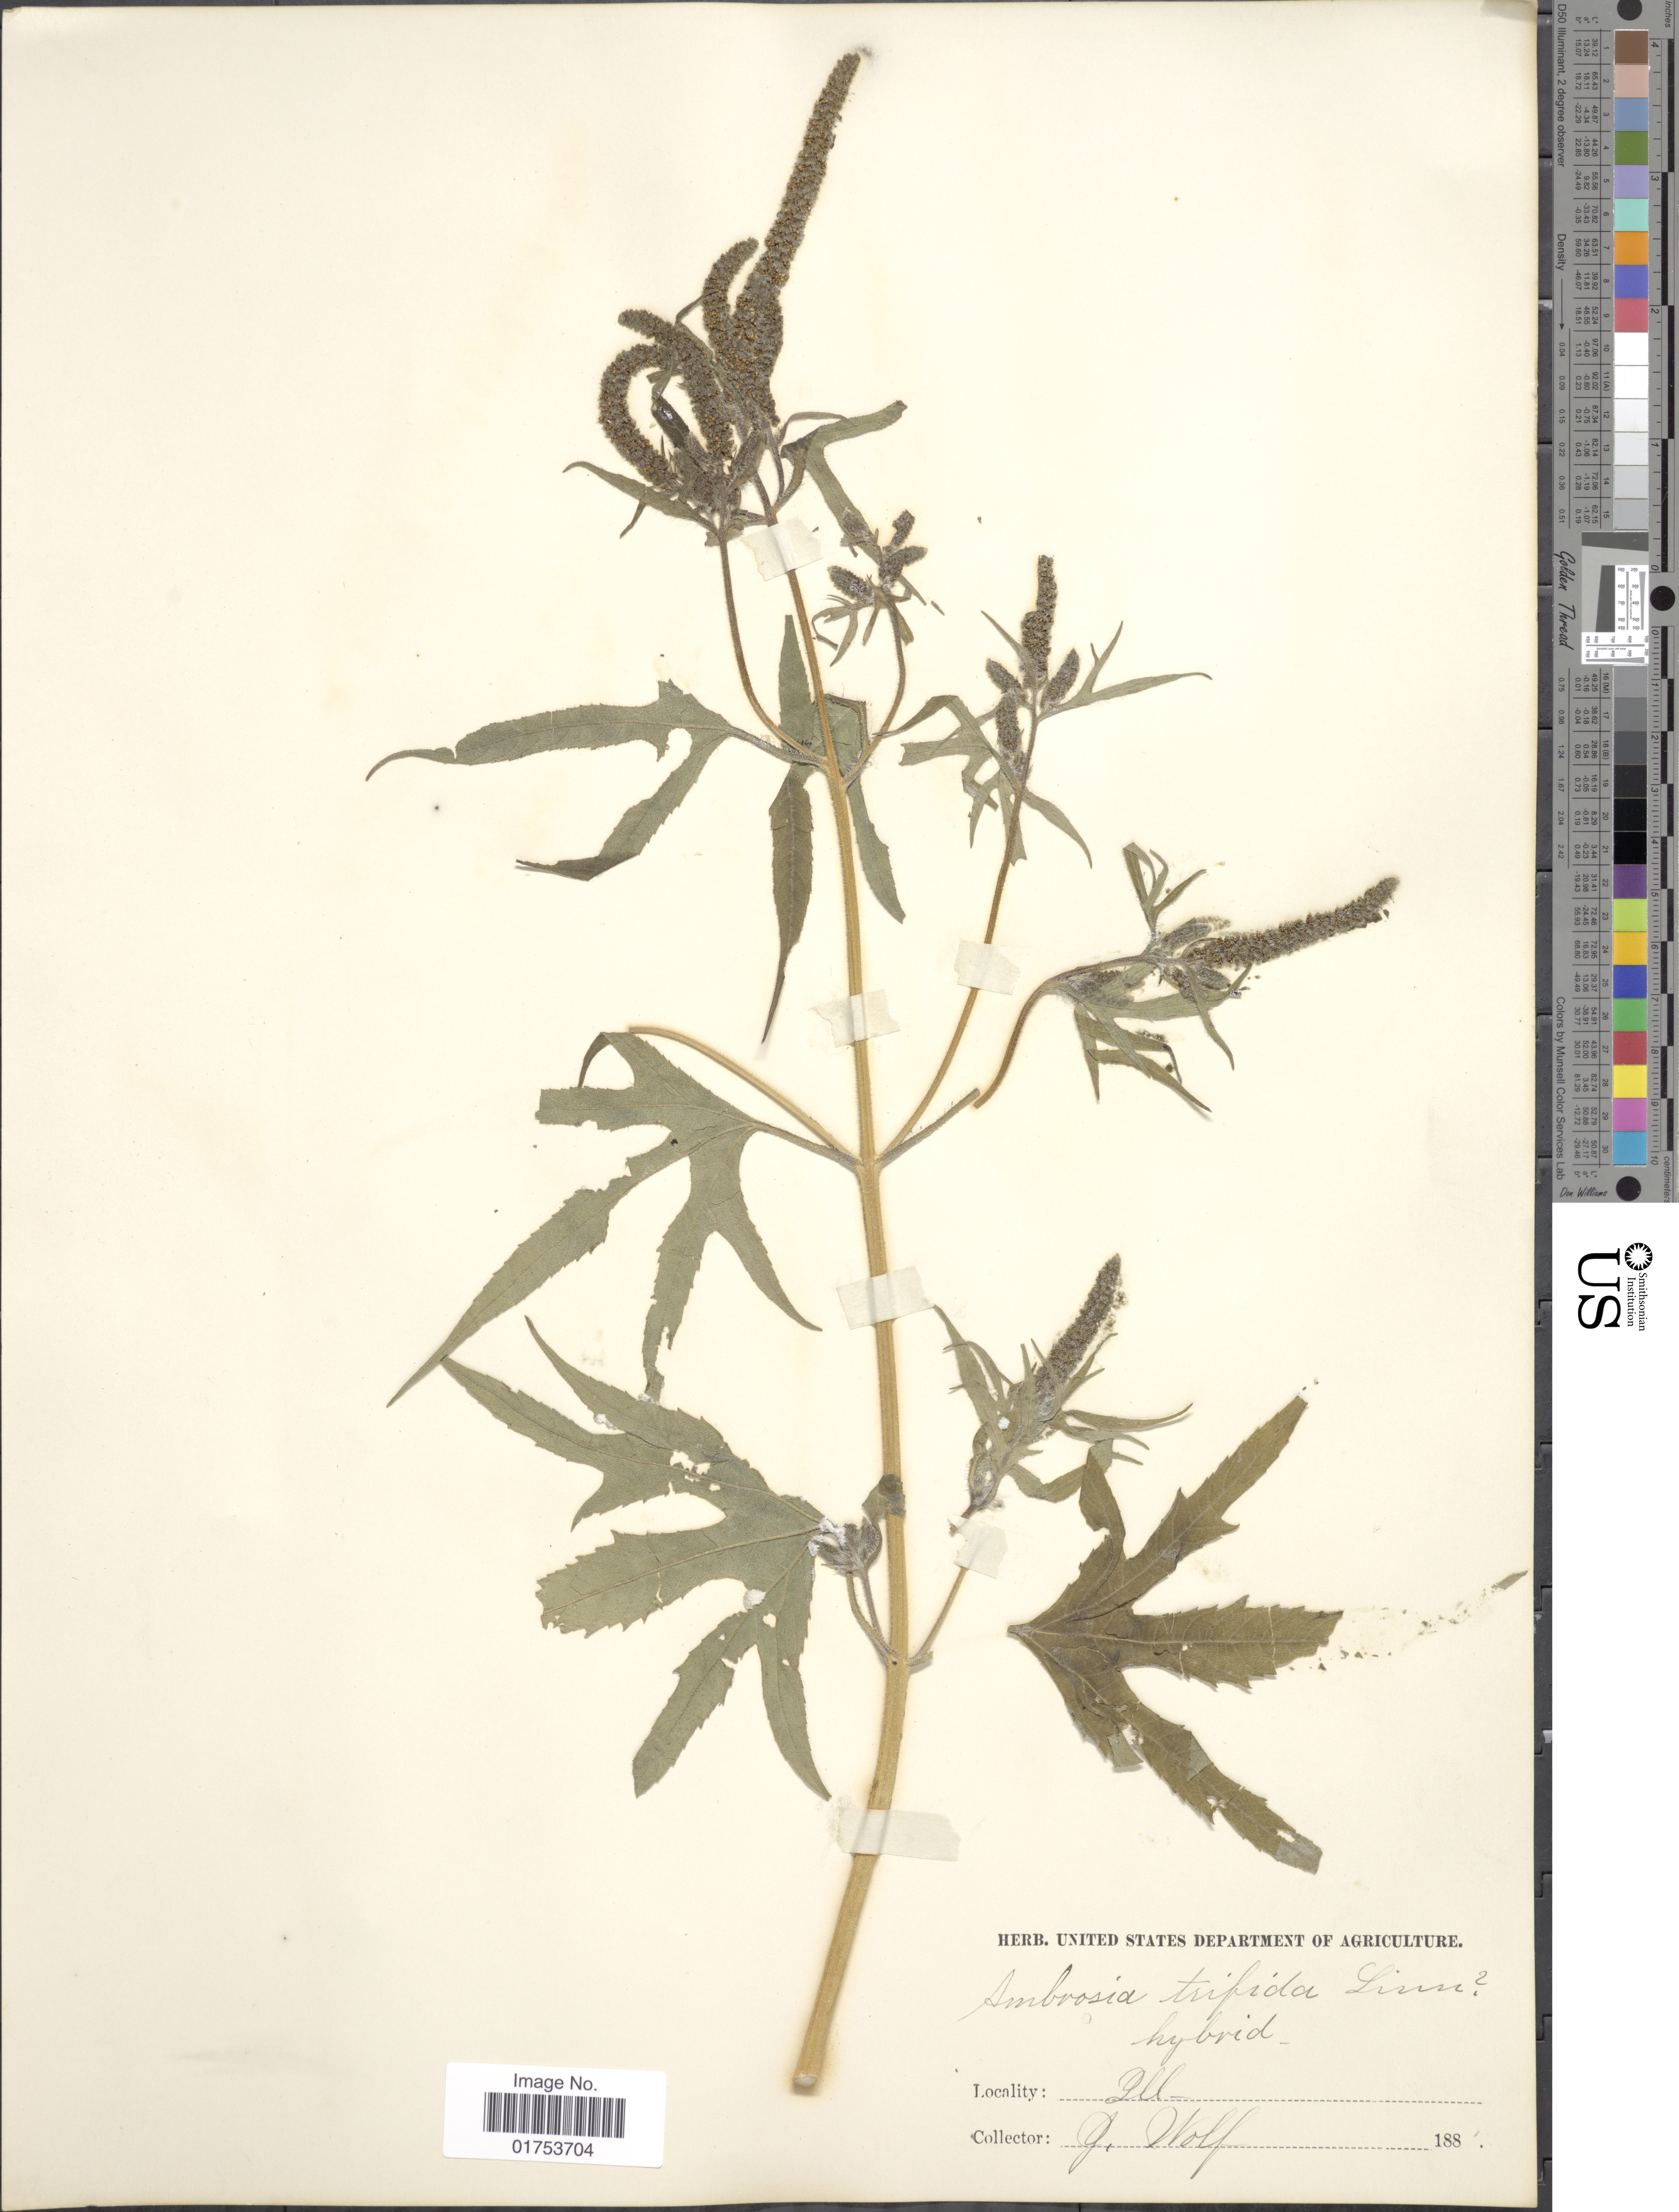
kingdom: Plantae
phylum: Tracheophyta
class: Magnoliopsida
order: Asterales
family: Asteraceae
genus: Ambrosia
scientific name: Ambrosia trifida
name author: L.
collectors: J. Wolf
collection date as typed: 18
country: United States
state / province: Illinois